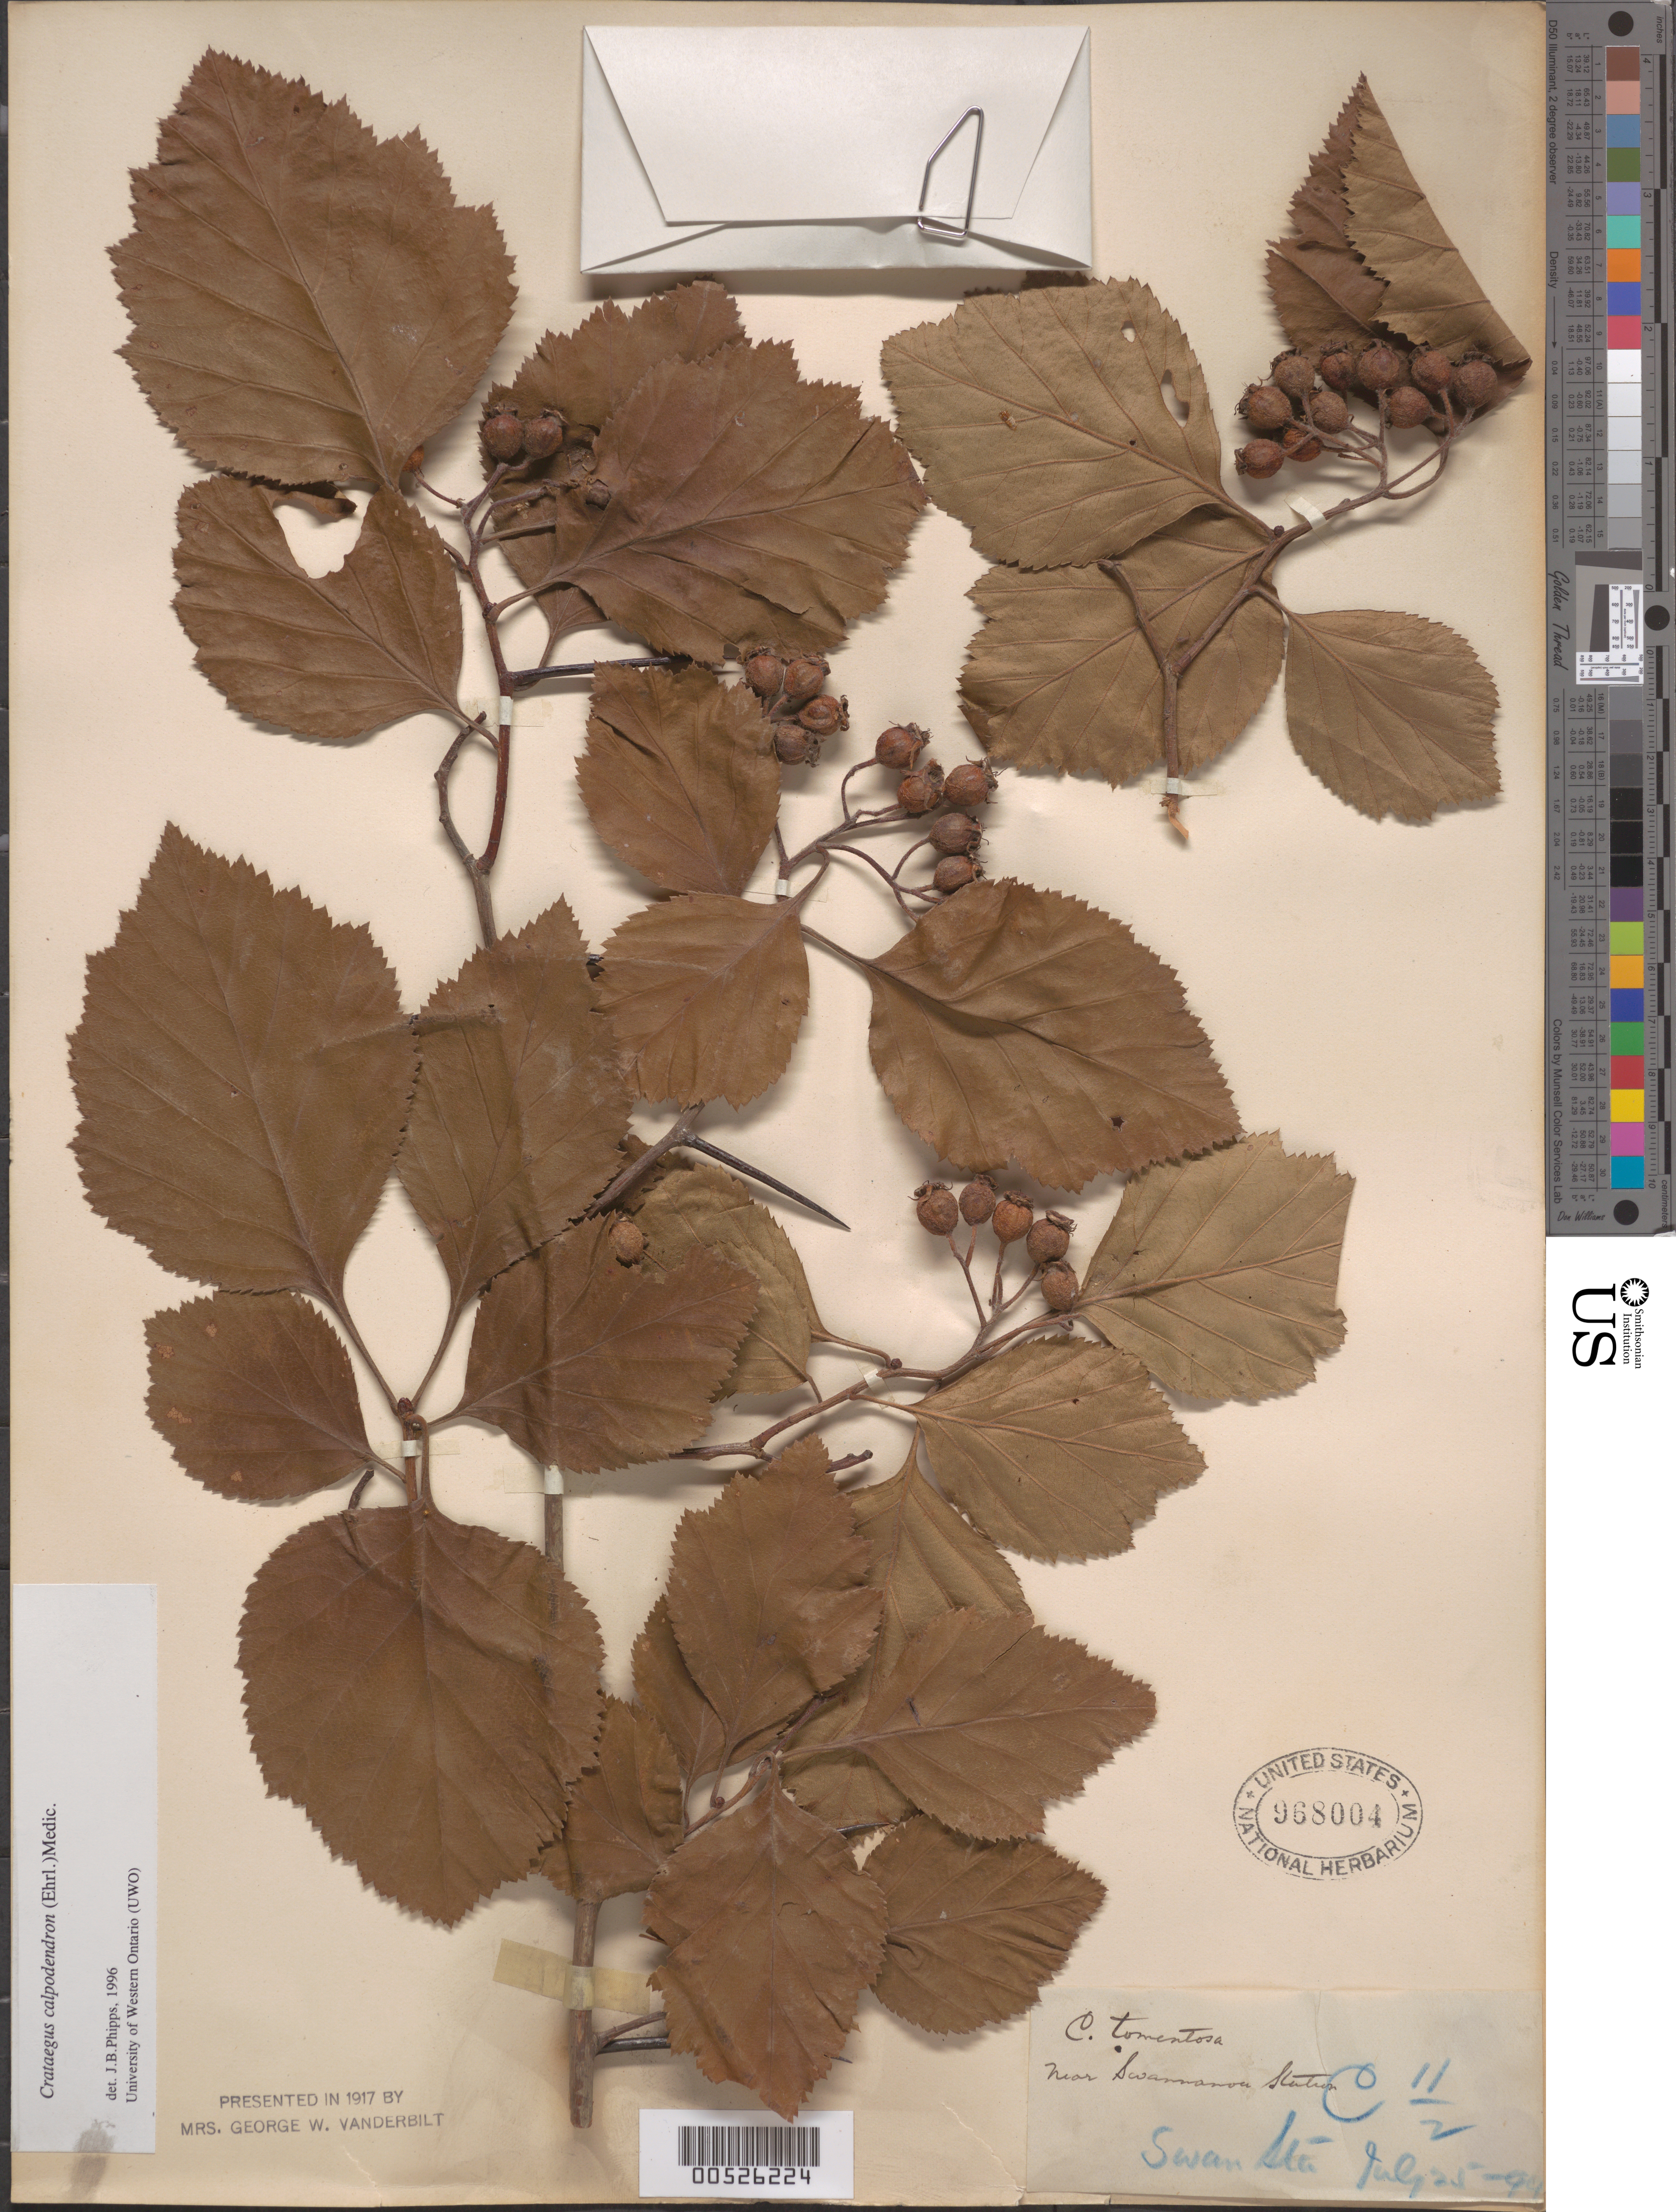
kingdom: Plantae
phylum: Tracheophyta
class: Magnoliopsida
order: Rosales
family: Rosaceae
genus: Crataegus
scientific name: Crataegus calpodendron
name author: (Ehrh.) Medik.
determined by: Phipps, James B., (UWO), University of Western Ontario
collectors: ex herb. Biltmore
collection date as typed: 25 Jul 1894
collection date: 1894-07-25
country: United States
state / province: North Carolina (?)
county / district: Buncombe ?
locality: Near Swannanoa Station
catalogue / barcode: US 968004